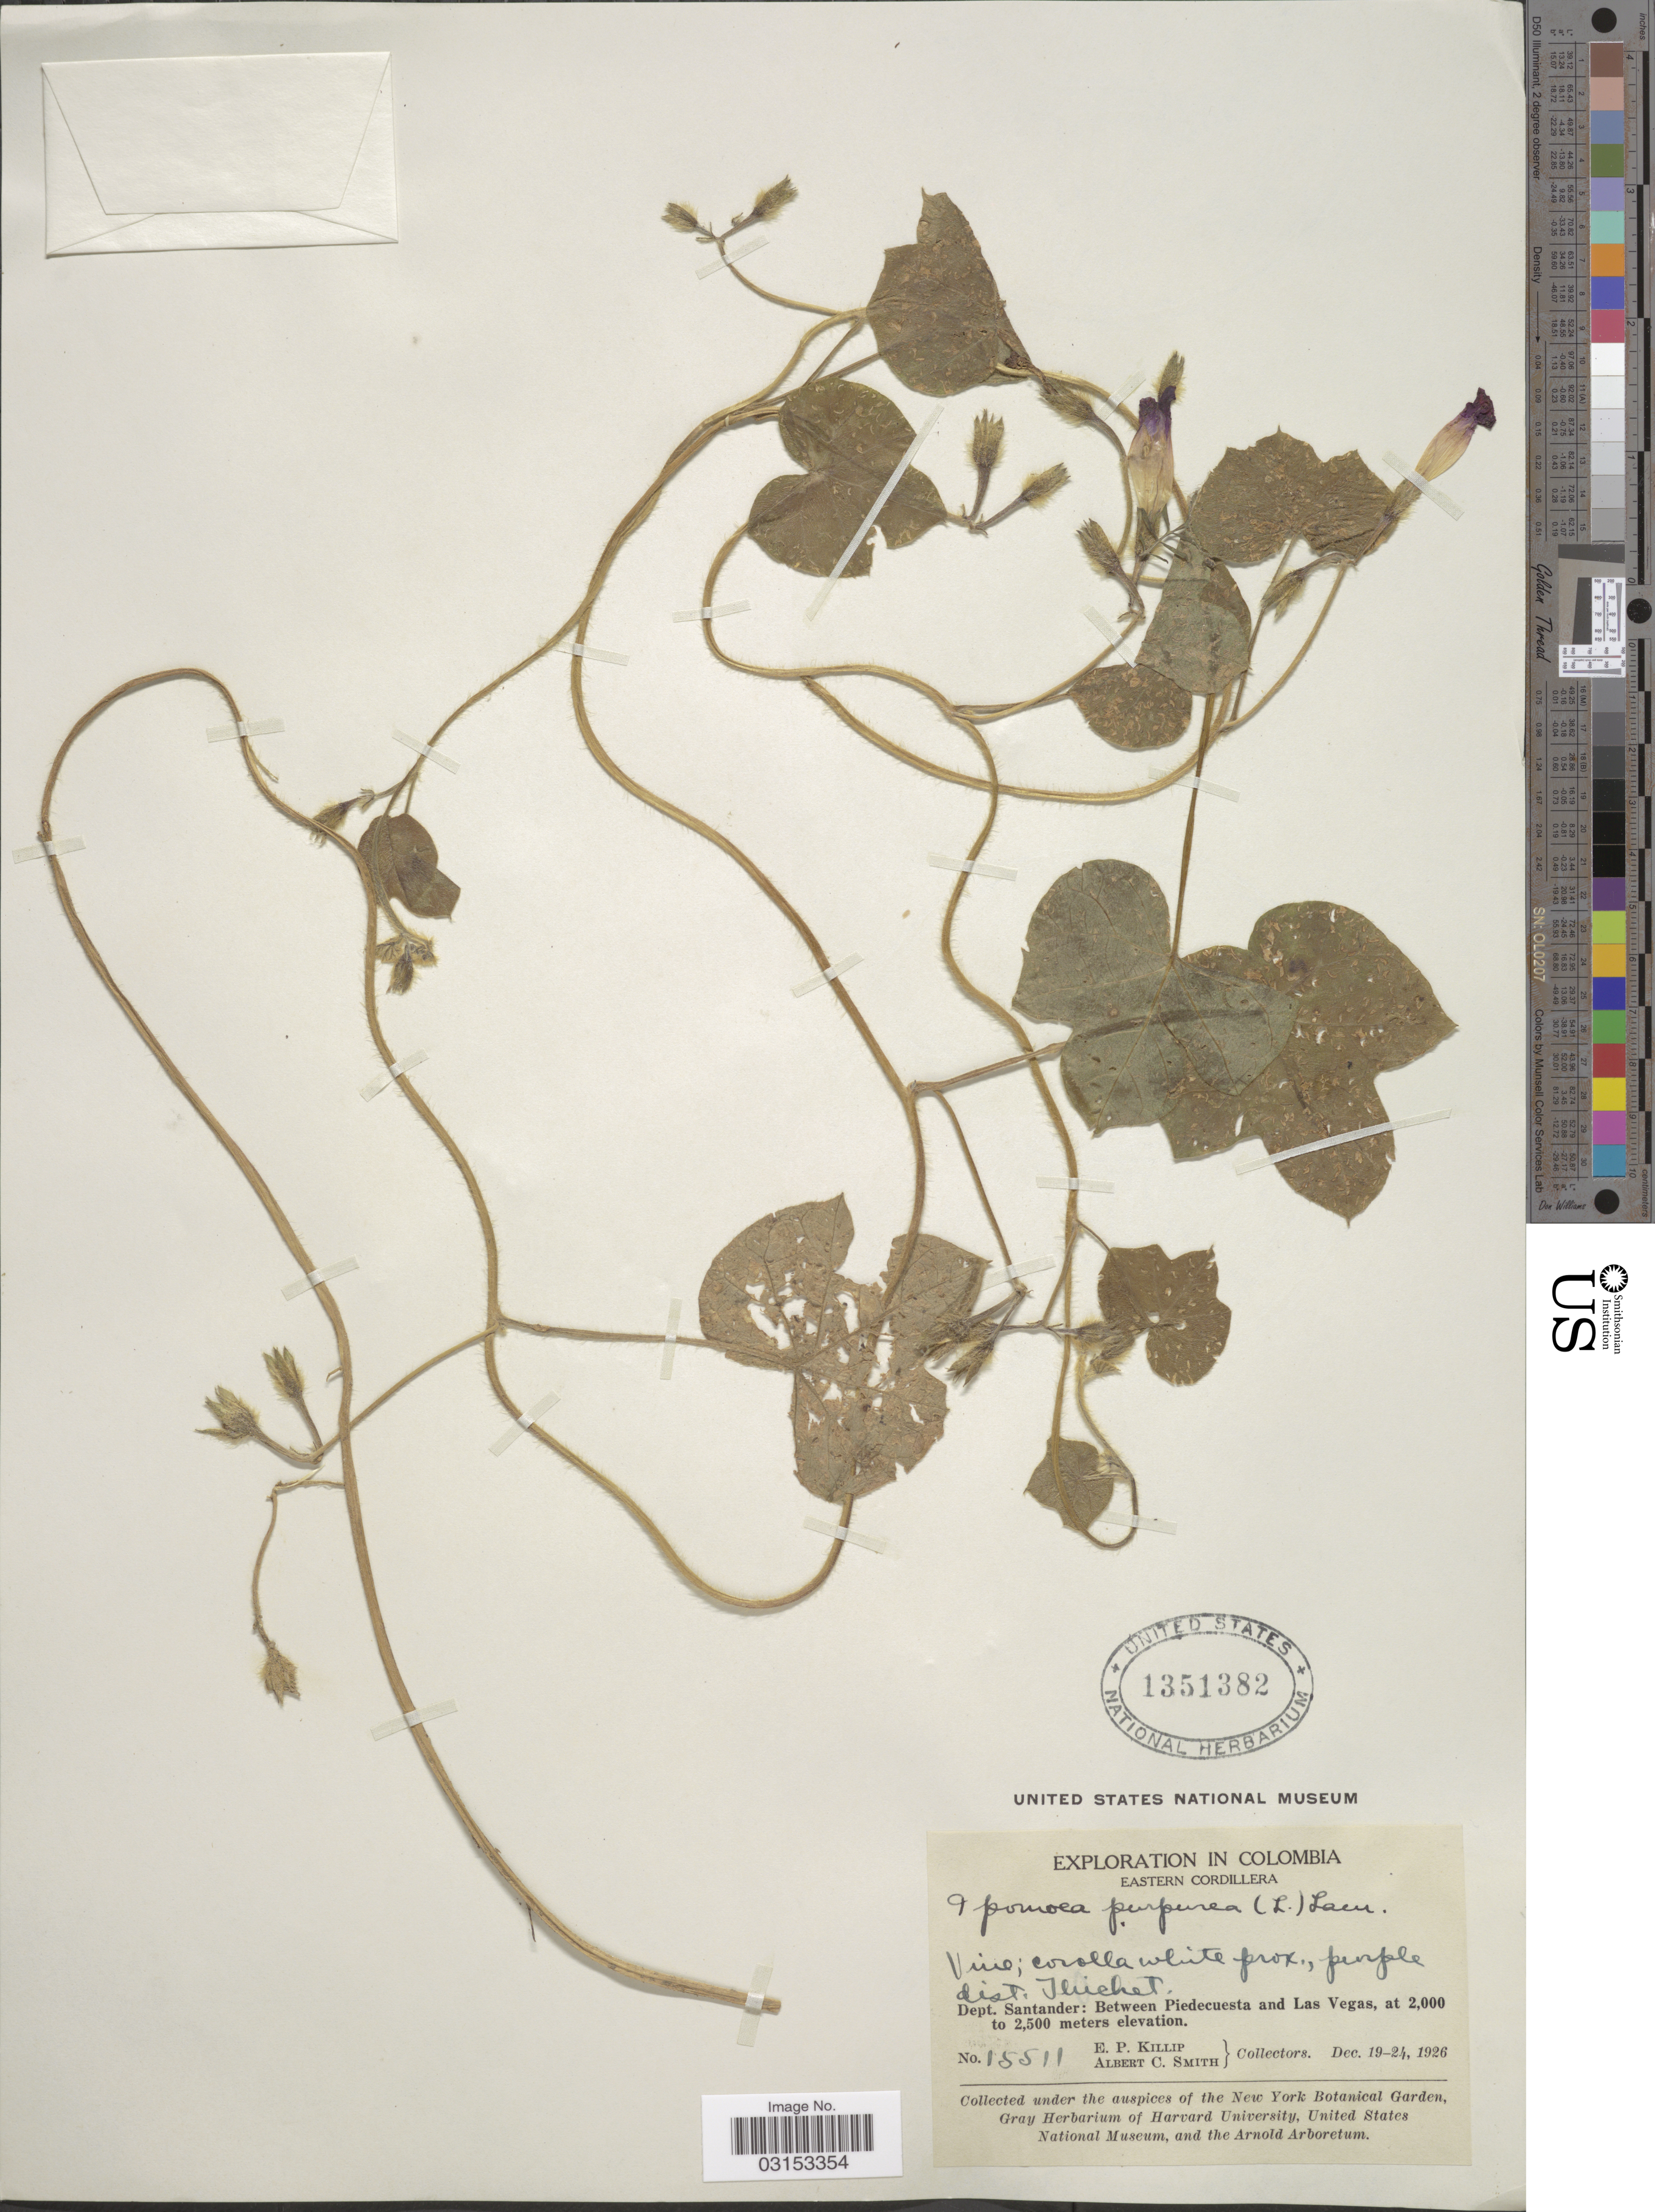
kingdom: Plantae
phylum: Tracheophyta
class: Magnoliopsida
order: Solanales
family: Convolvulaceae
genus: Ipomoea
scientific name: Ipomoea purpurea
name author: (L.) Roth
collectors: E. P. Killip & A. C. Smith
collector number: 15511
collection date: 1926-12-19/1926-12-24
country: Colombia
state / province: Santander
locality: Eastern Cordillera. Dept. Santander: Between Piedecuesta and Las Vegas.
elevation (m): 2000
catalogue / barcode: US 1351382